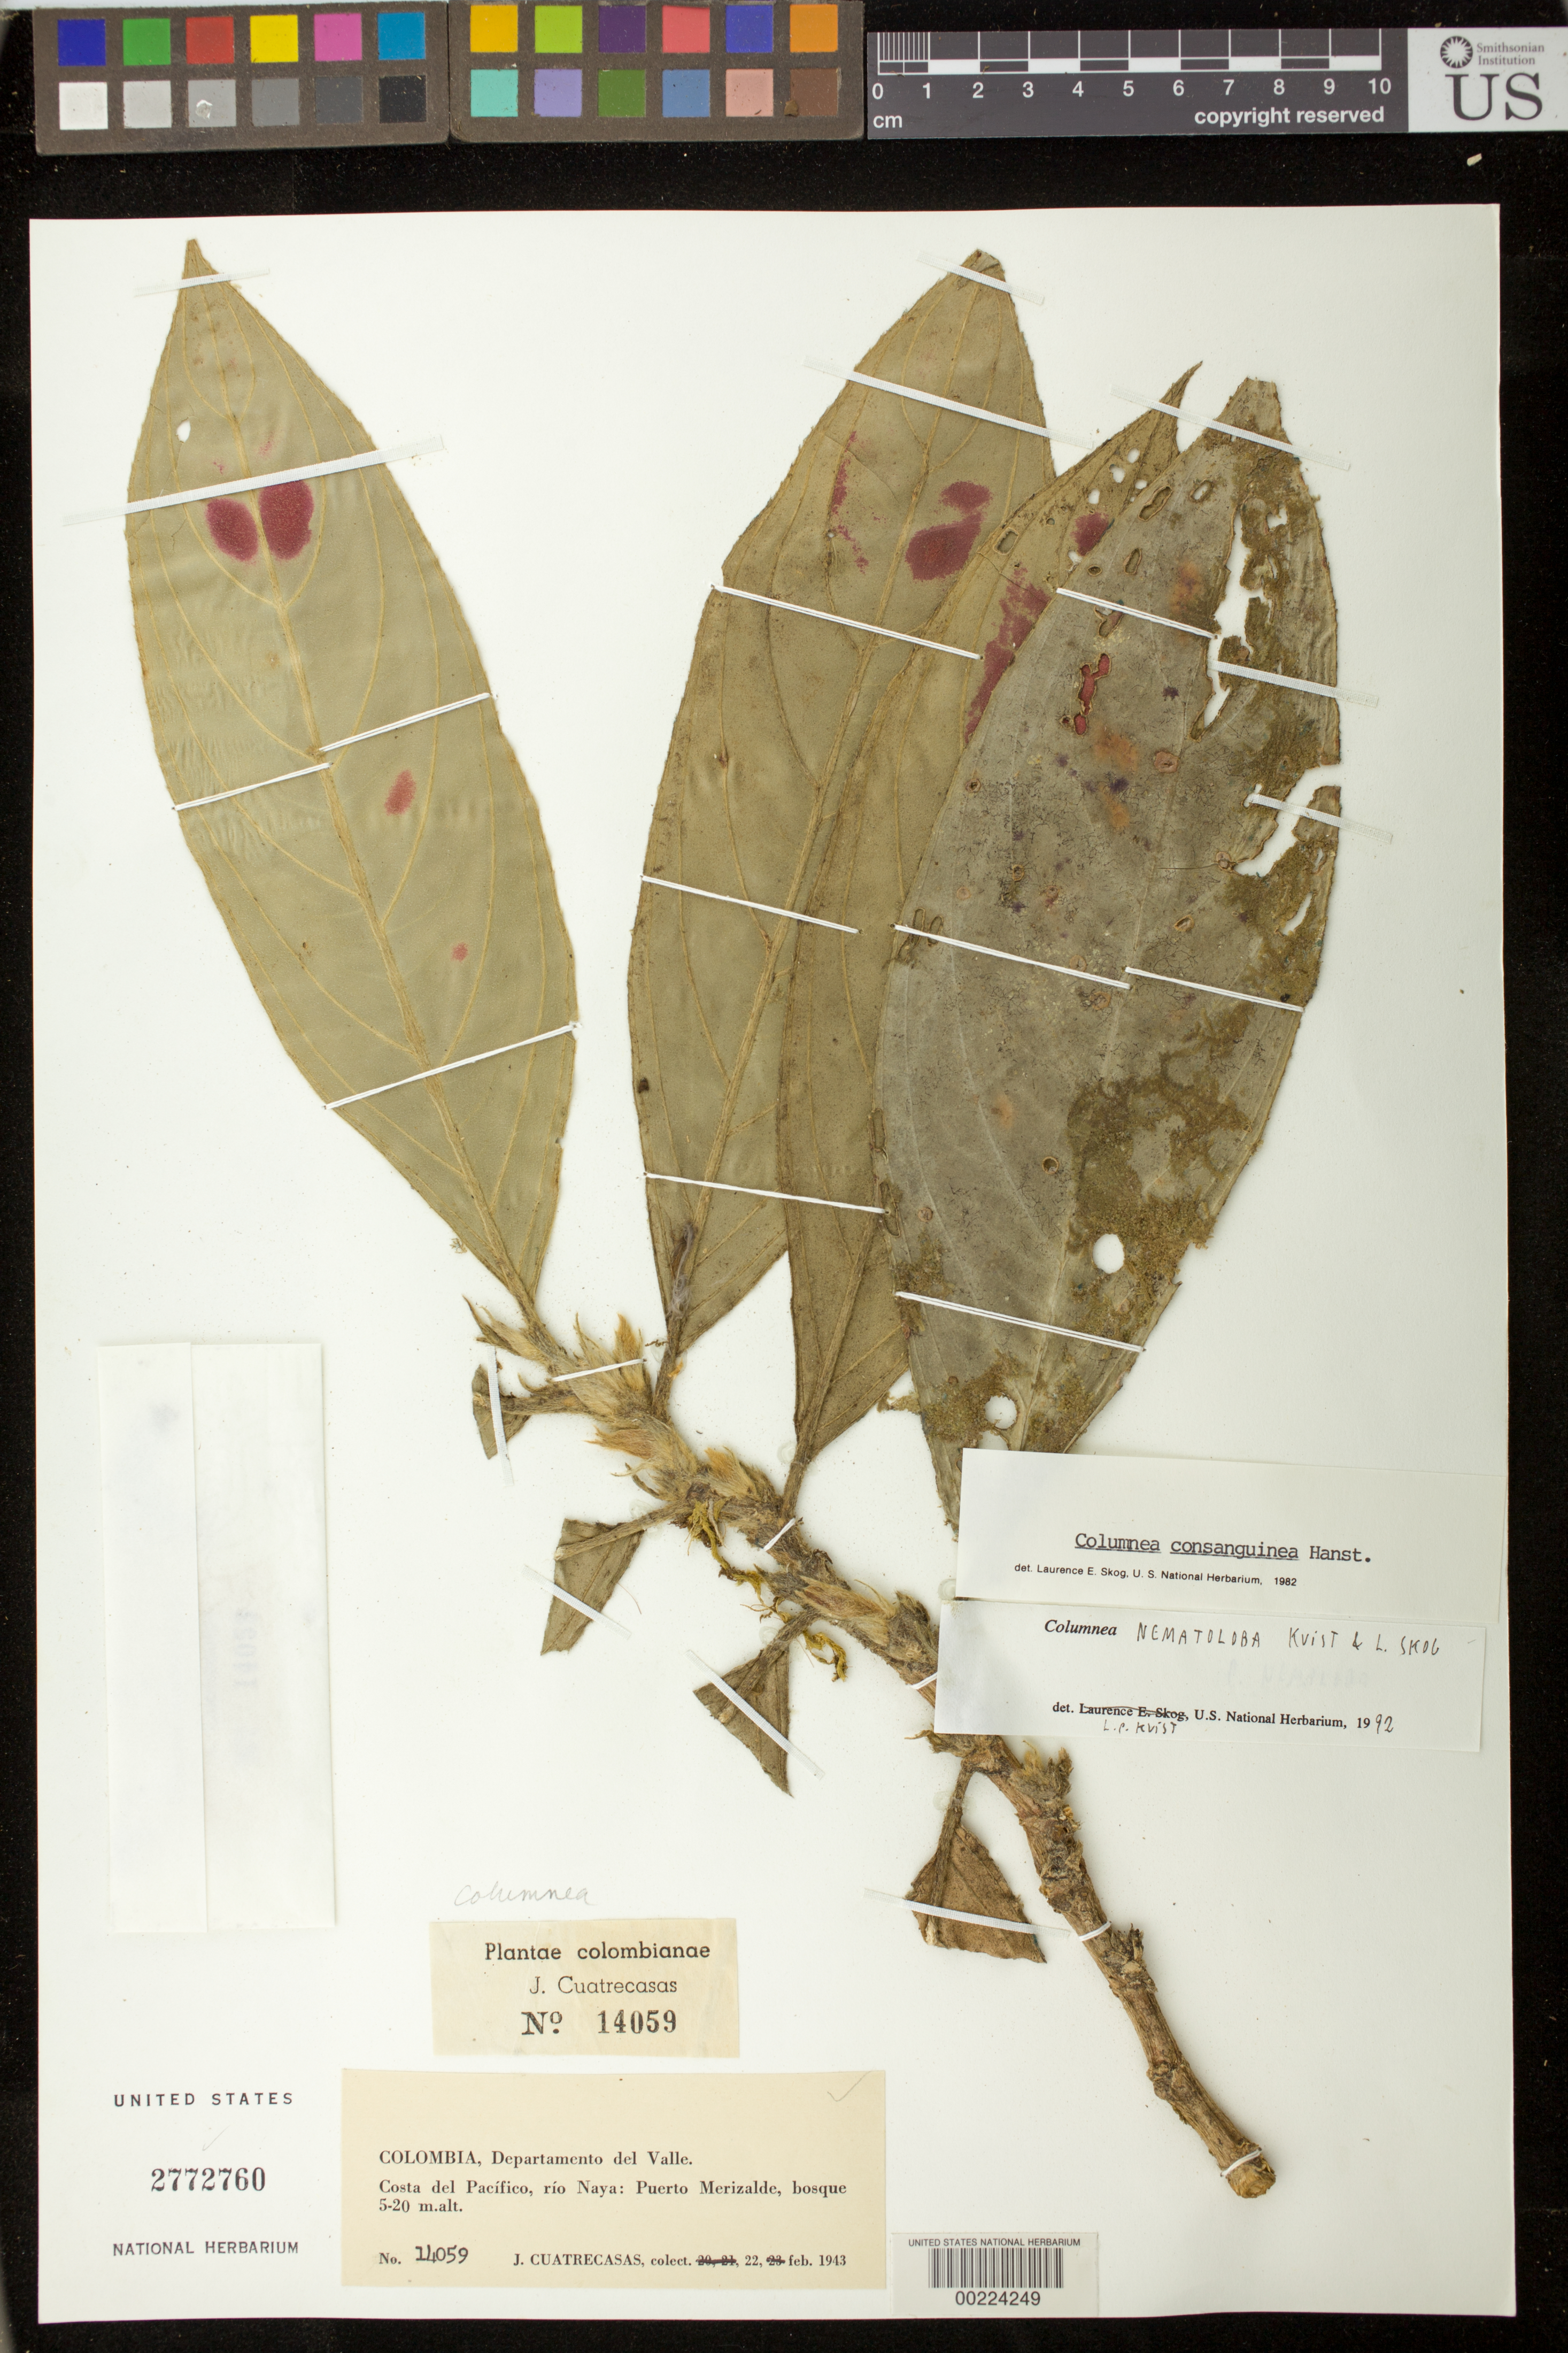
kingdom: Plantae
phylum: Tracheophyta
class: Magnoliopsida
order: Lamiales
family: Gesneriaceae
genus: Columnea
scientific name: Columnea nematoloba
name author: L.P. Kvist & L.E. Skog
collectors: J. Cuatrecasas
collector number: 14059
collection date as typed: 22 Feb 1943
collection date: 1943-02-22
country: Colombia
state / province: Valle del Cauca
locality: Pacific coast, Río Nayo, Puerto Merizalde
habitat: Forest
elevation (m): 5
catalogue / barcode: US 2772760